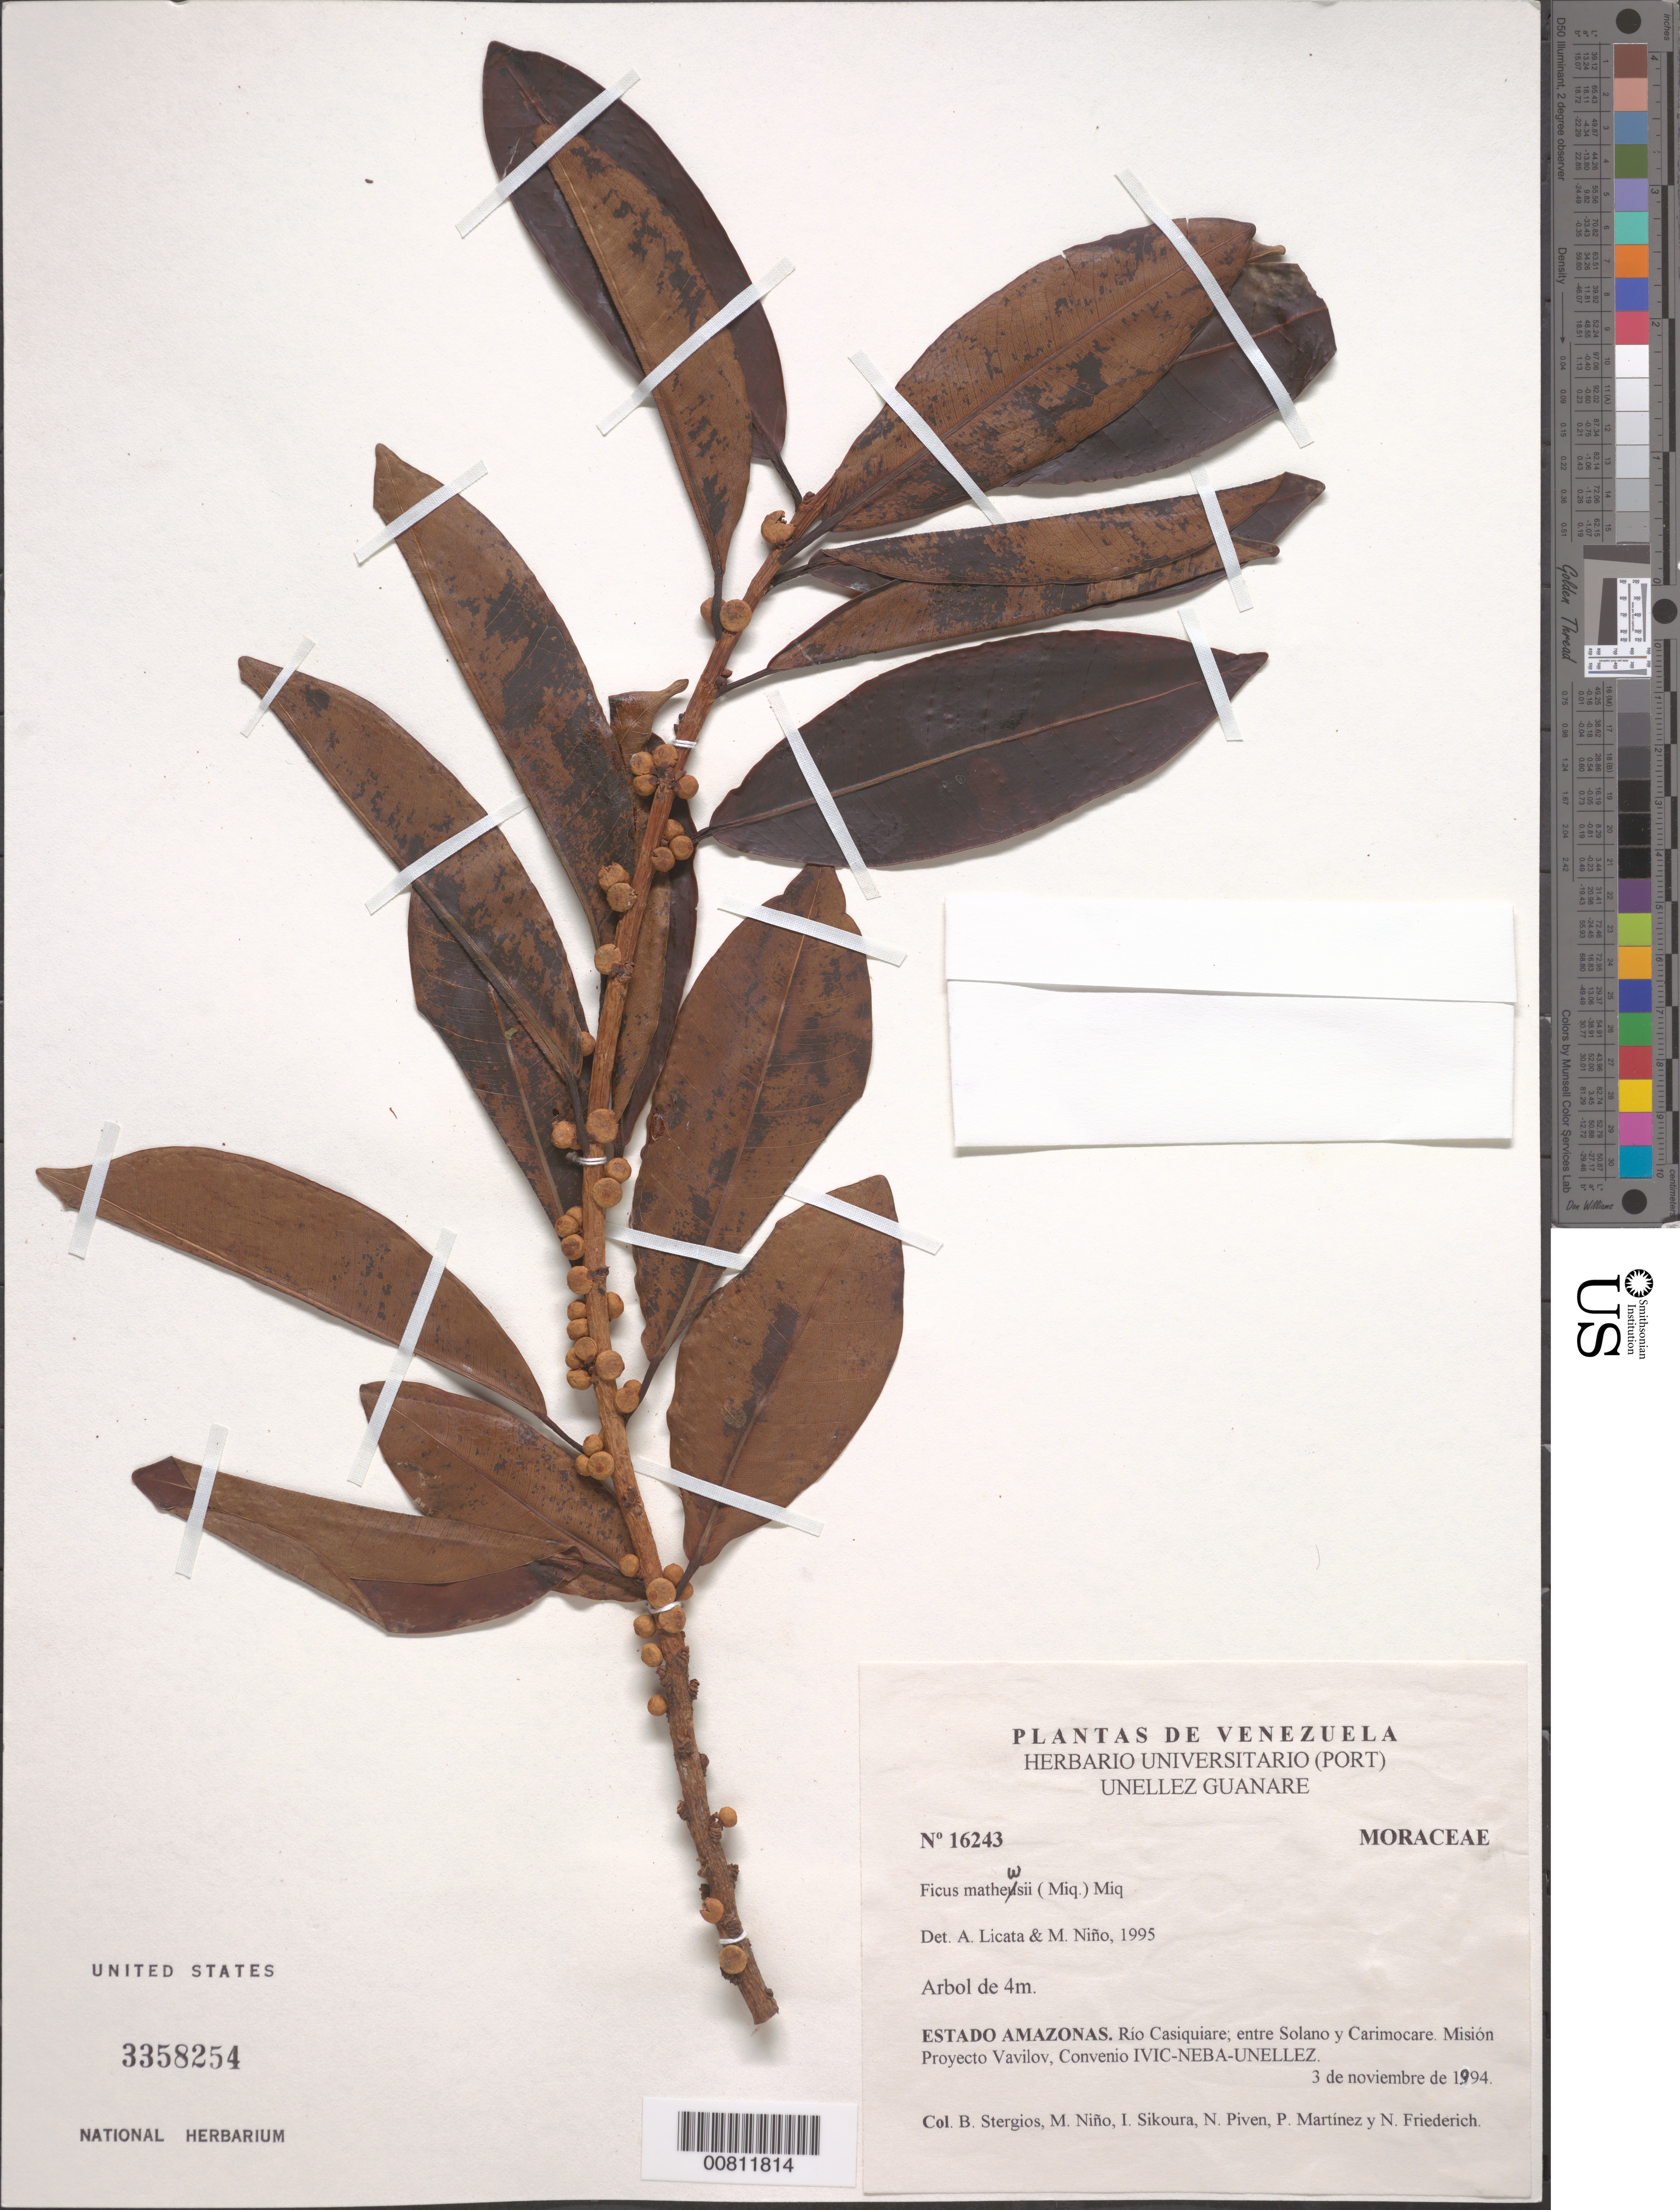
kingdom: Plantae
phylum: Tracheophyta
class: Magnoliopsida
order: Rosales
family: Moraceae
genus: Ficus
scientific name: Ficus mathewsii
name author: (Miq.) Miq.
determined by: Licata, A.; Niño, S. M.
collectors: B. G. Stergios, S. M. Niño, I. Sikoura, N. Piven, P. Martinez & N. Friederich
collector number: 16243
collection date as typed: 3-Nov-94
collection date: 1994-11-03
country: Venezuela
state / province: Amazonas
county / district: Río Negro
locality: Río Casiquiare, between Solano & Carimocare. Mission Proyecto Vavilov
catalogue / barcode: US 3358254